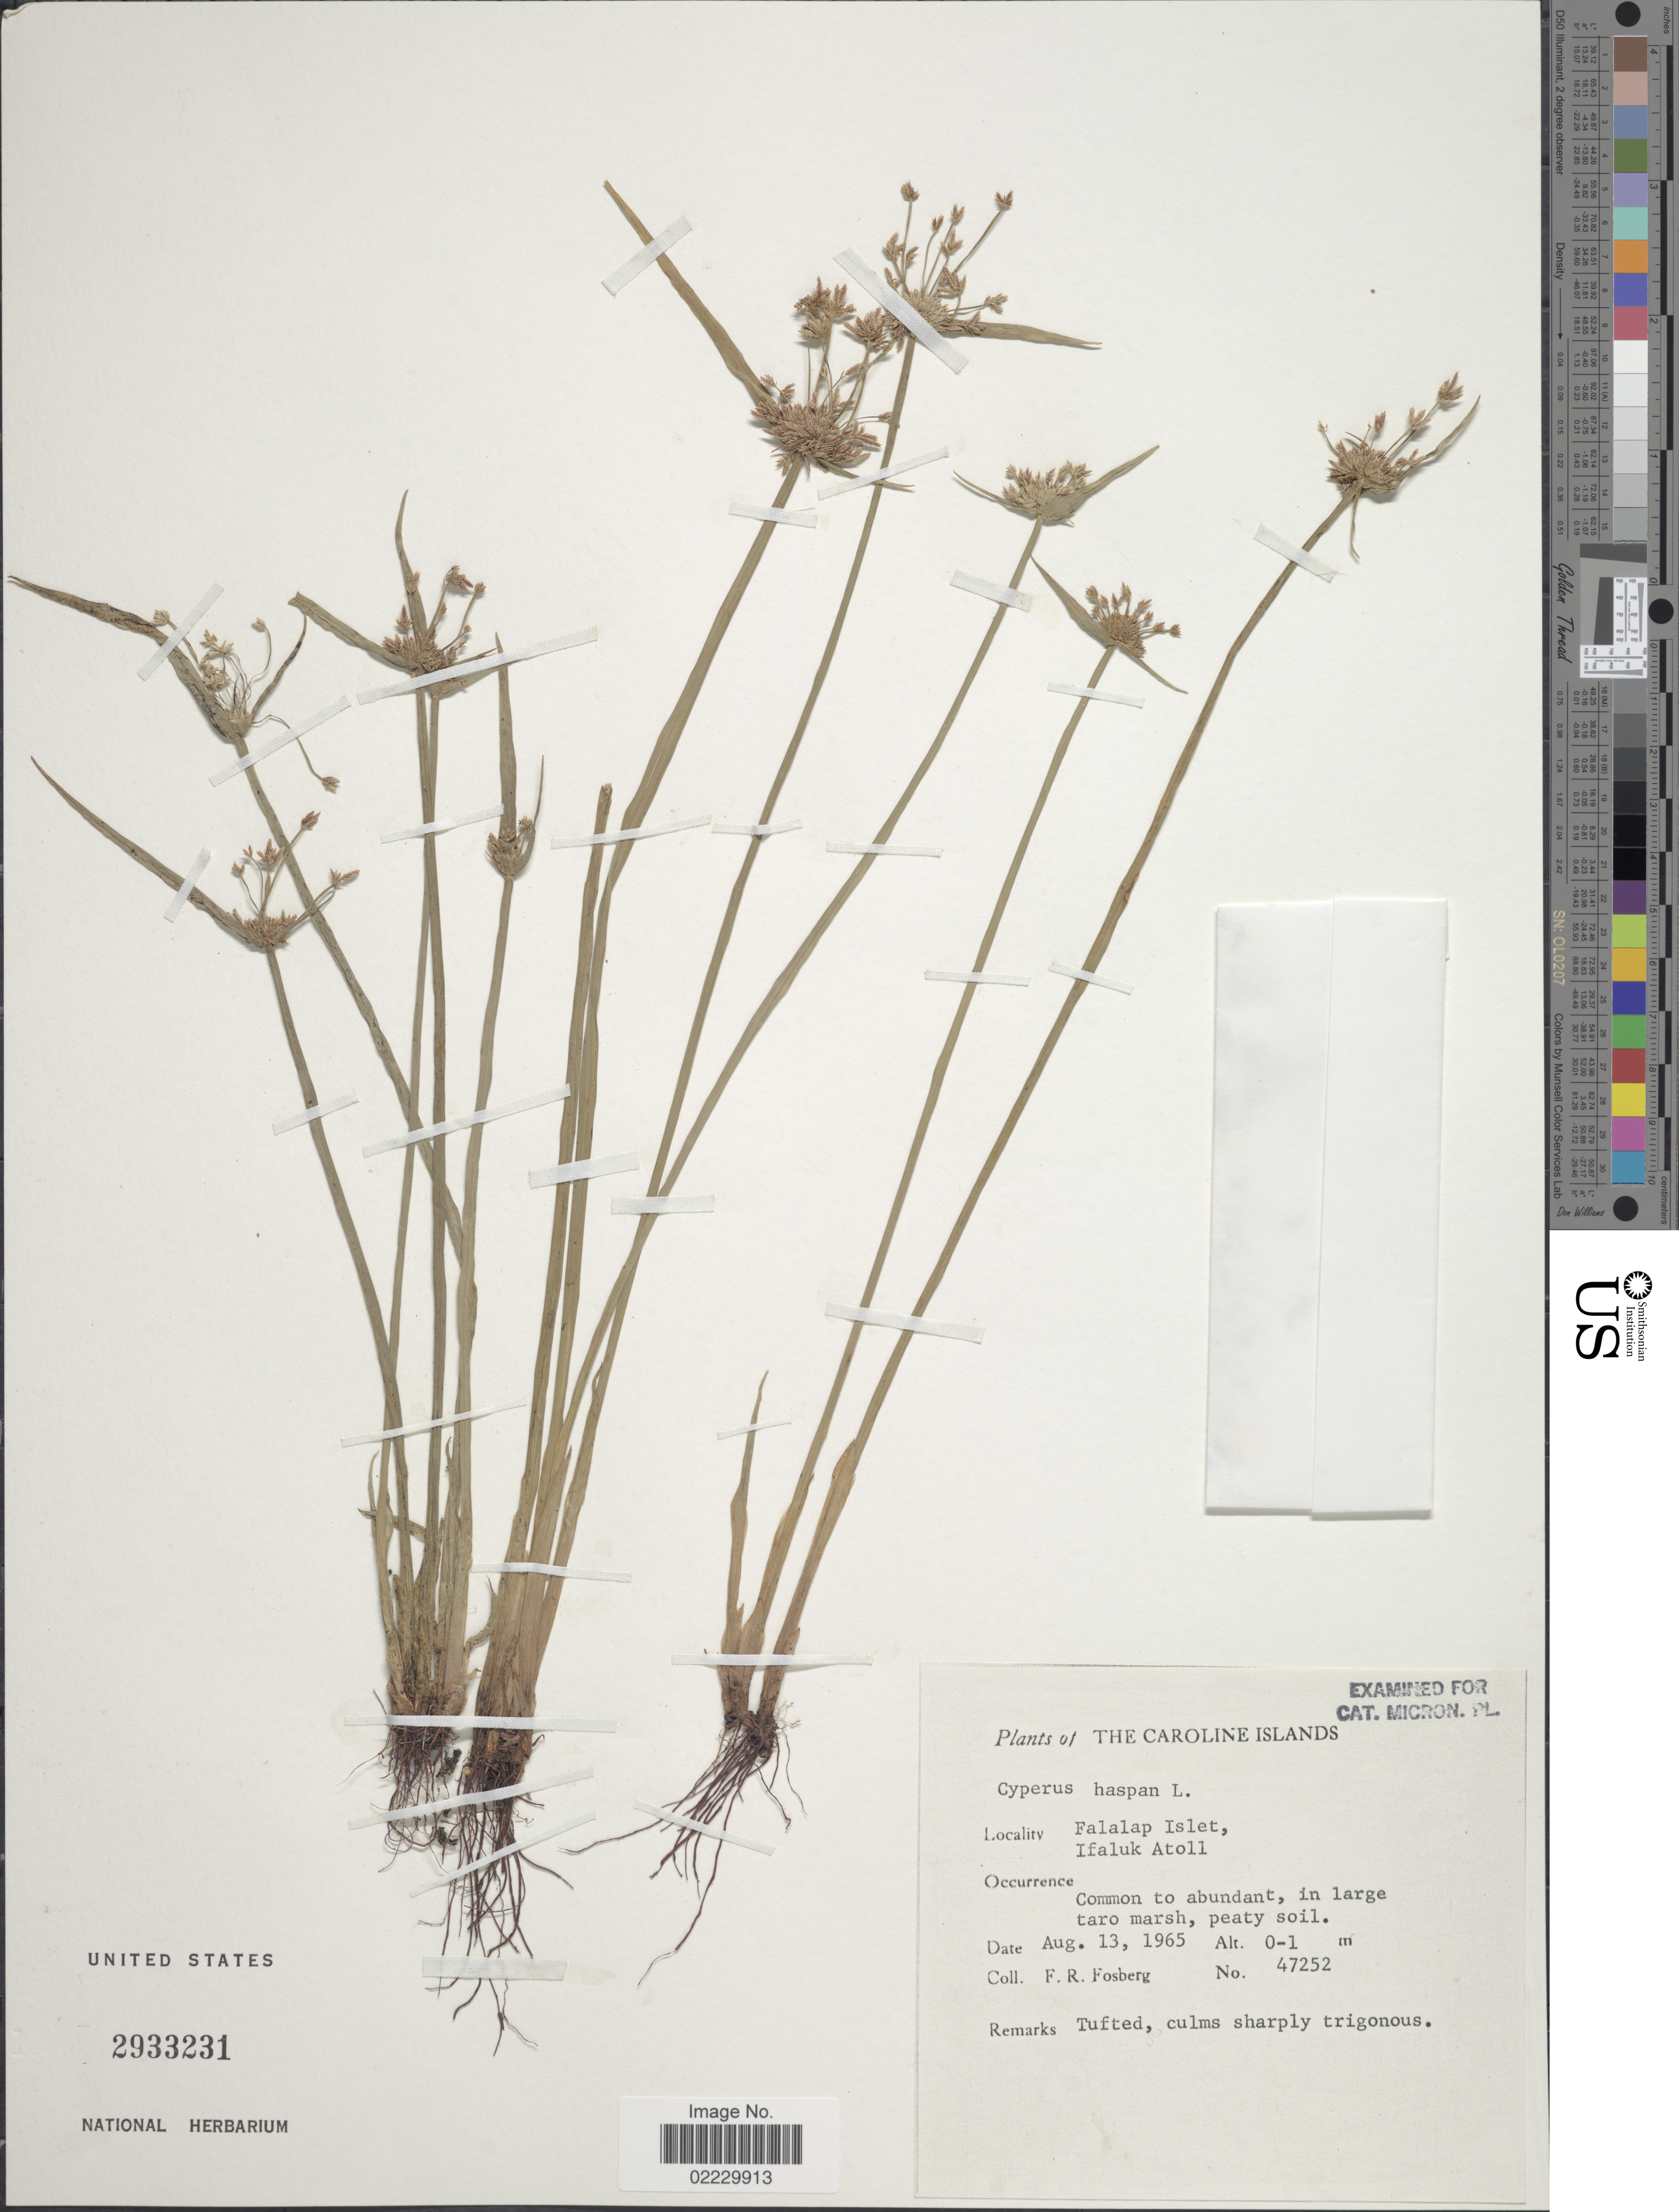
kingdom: Plantae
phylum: Tracheophyta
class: Liliopsida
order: Poales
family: Cyperaceae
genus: Cyperus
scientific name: Cyperus haspan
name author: L.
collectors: F. R. Fosberg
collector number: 47252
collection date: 1965-08-13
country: Micronesia, Federated States of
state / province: Yap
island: Ifalik [Ifaluk] Atoll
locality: The Caroline Islands. Falalap Islet. Ifaluk Atoll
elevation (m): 0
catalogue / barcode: US 2933231